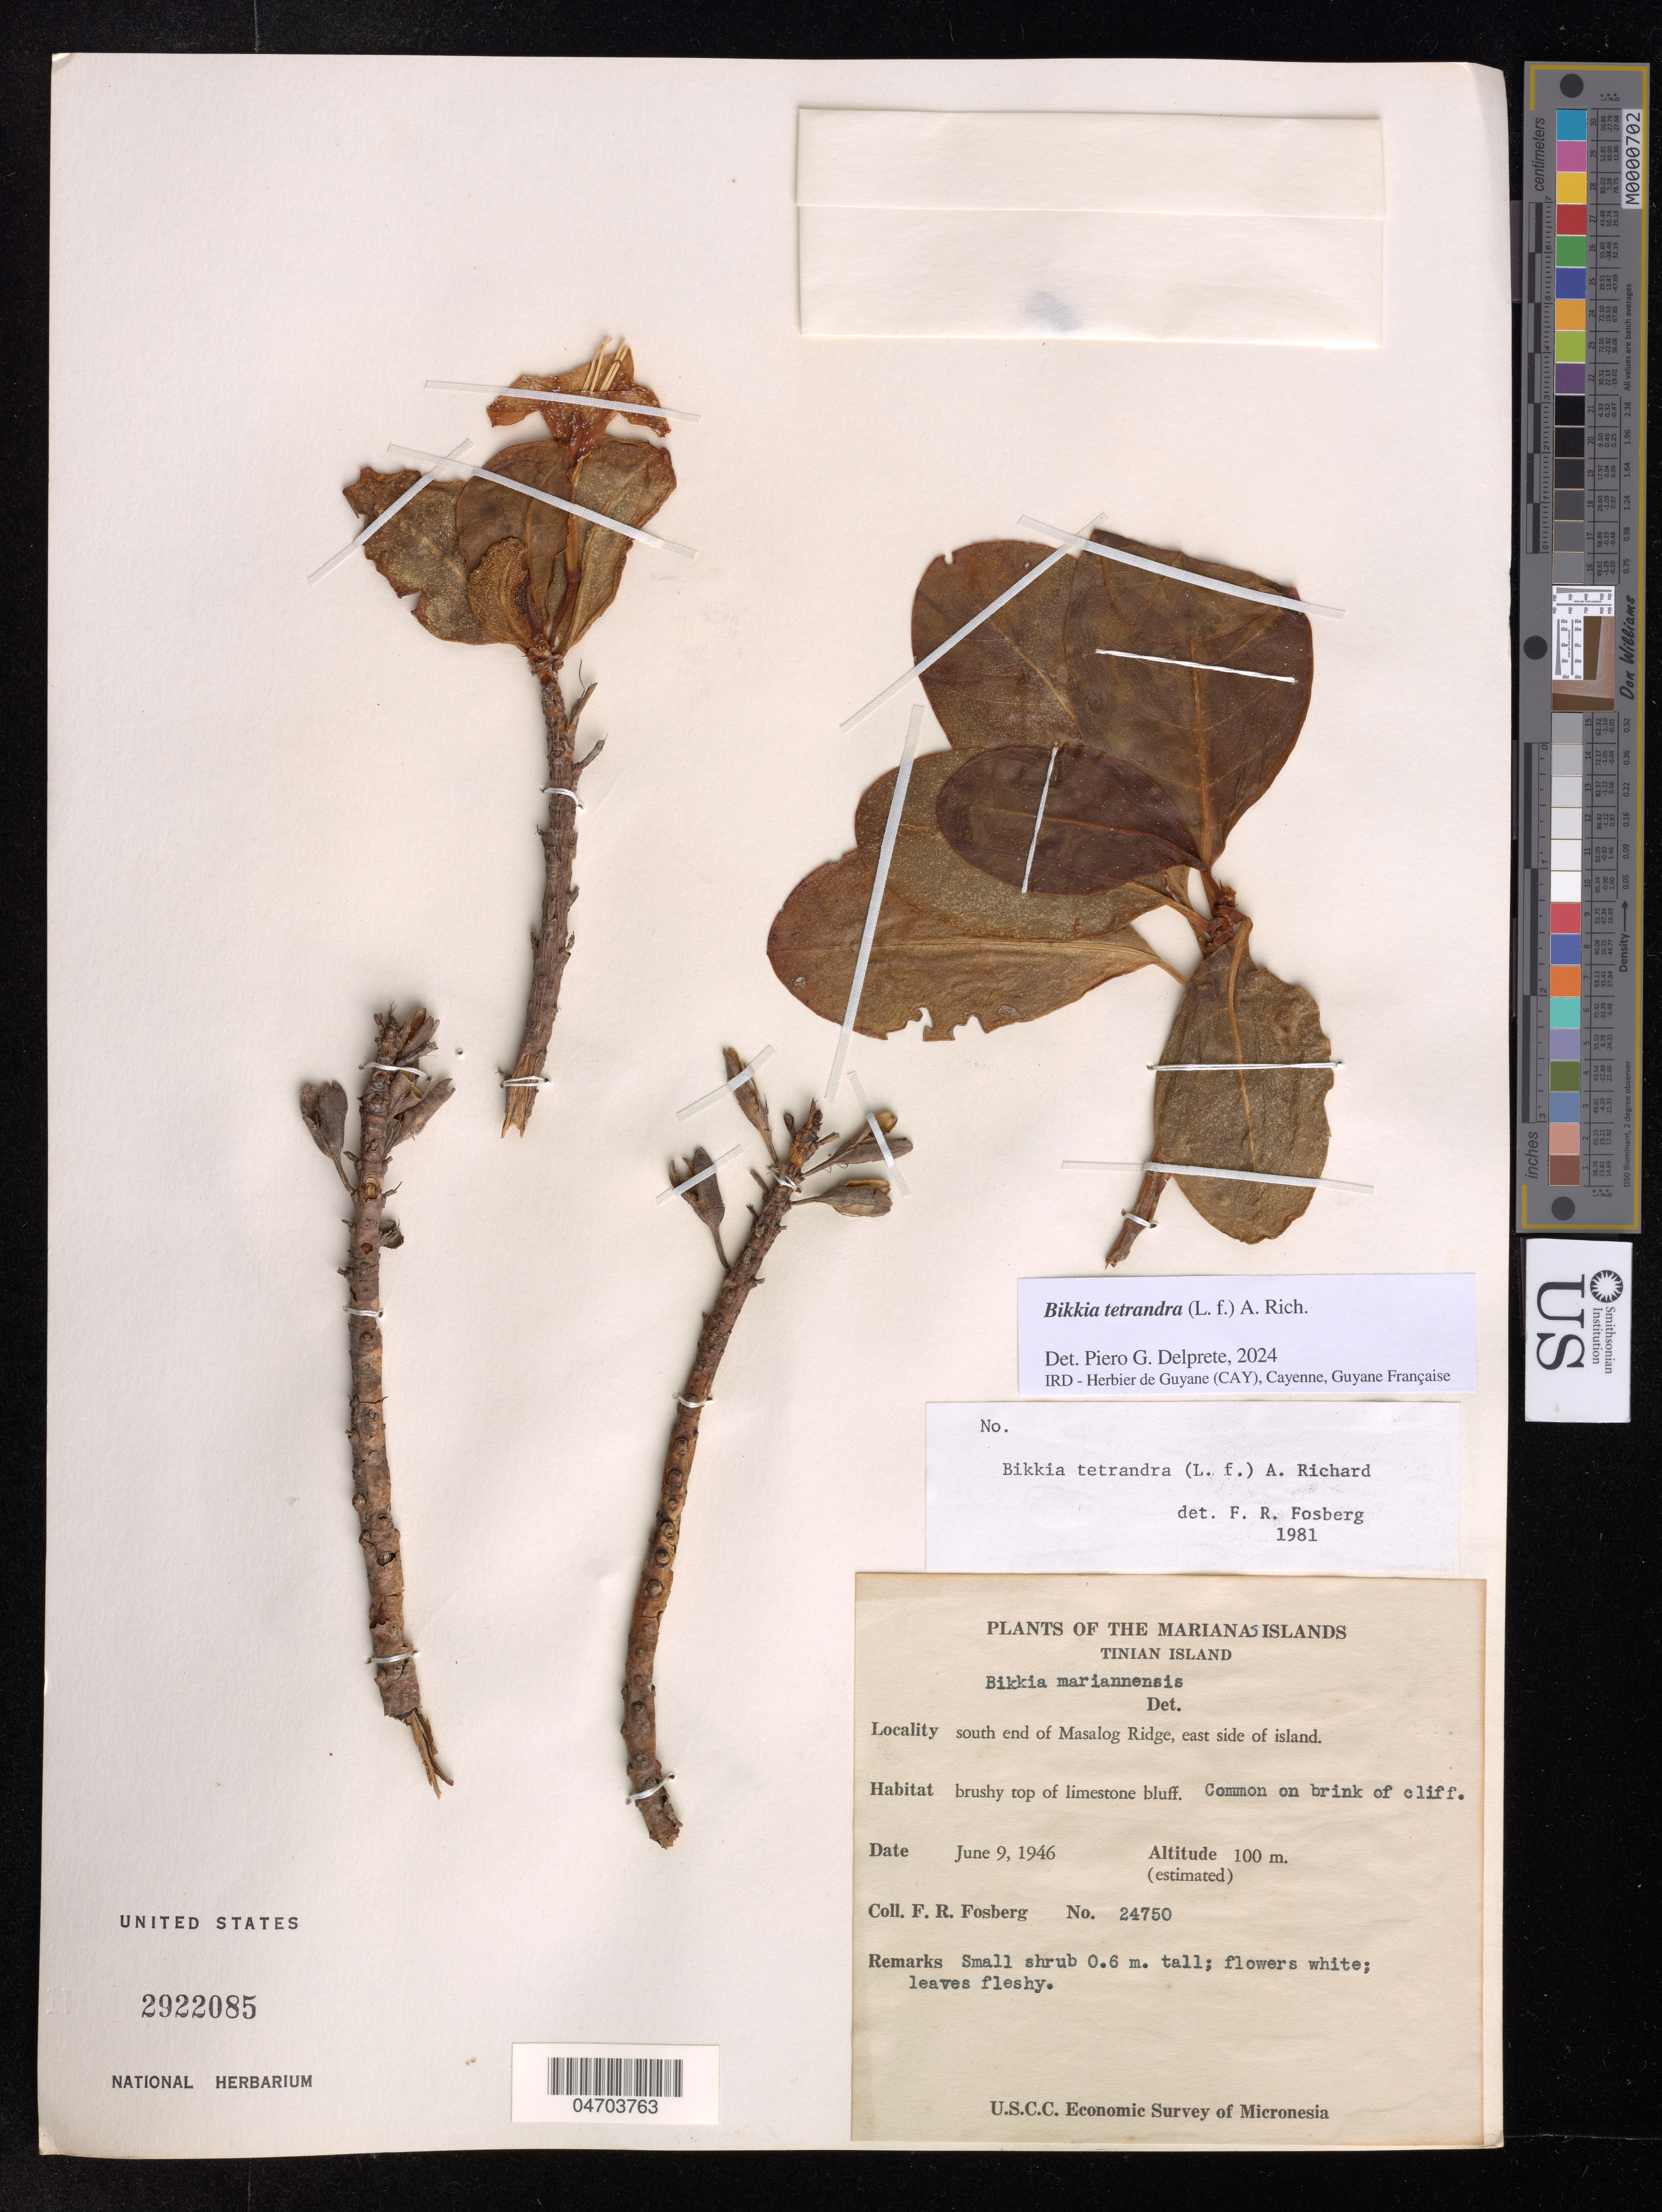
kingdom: Plantae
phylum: Tracheophyta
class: Magnoliopsida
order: Gentianales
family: Rubiaceae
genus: Bikkia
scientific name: Bikkia tetrandra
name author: (L. f.) A. Rich.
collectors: F. R. Fosberg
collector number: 24750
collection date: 1946-06-09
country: Northern Mariana Islands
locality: Tinian Island, south end of Masalog Ridge, east side of island.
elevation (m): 100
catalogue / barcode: US 2922085